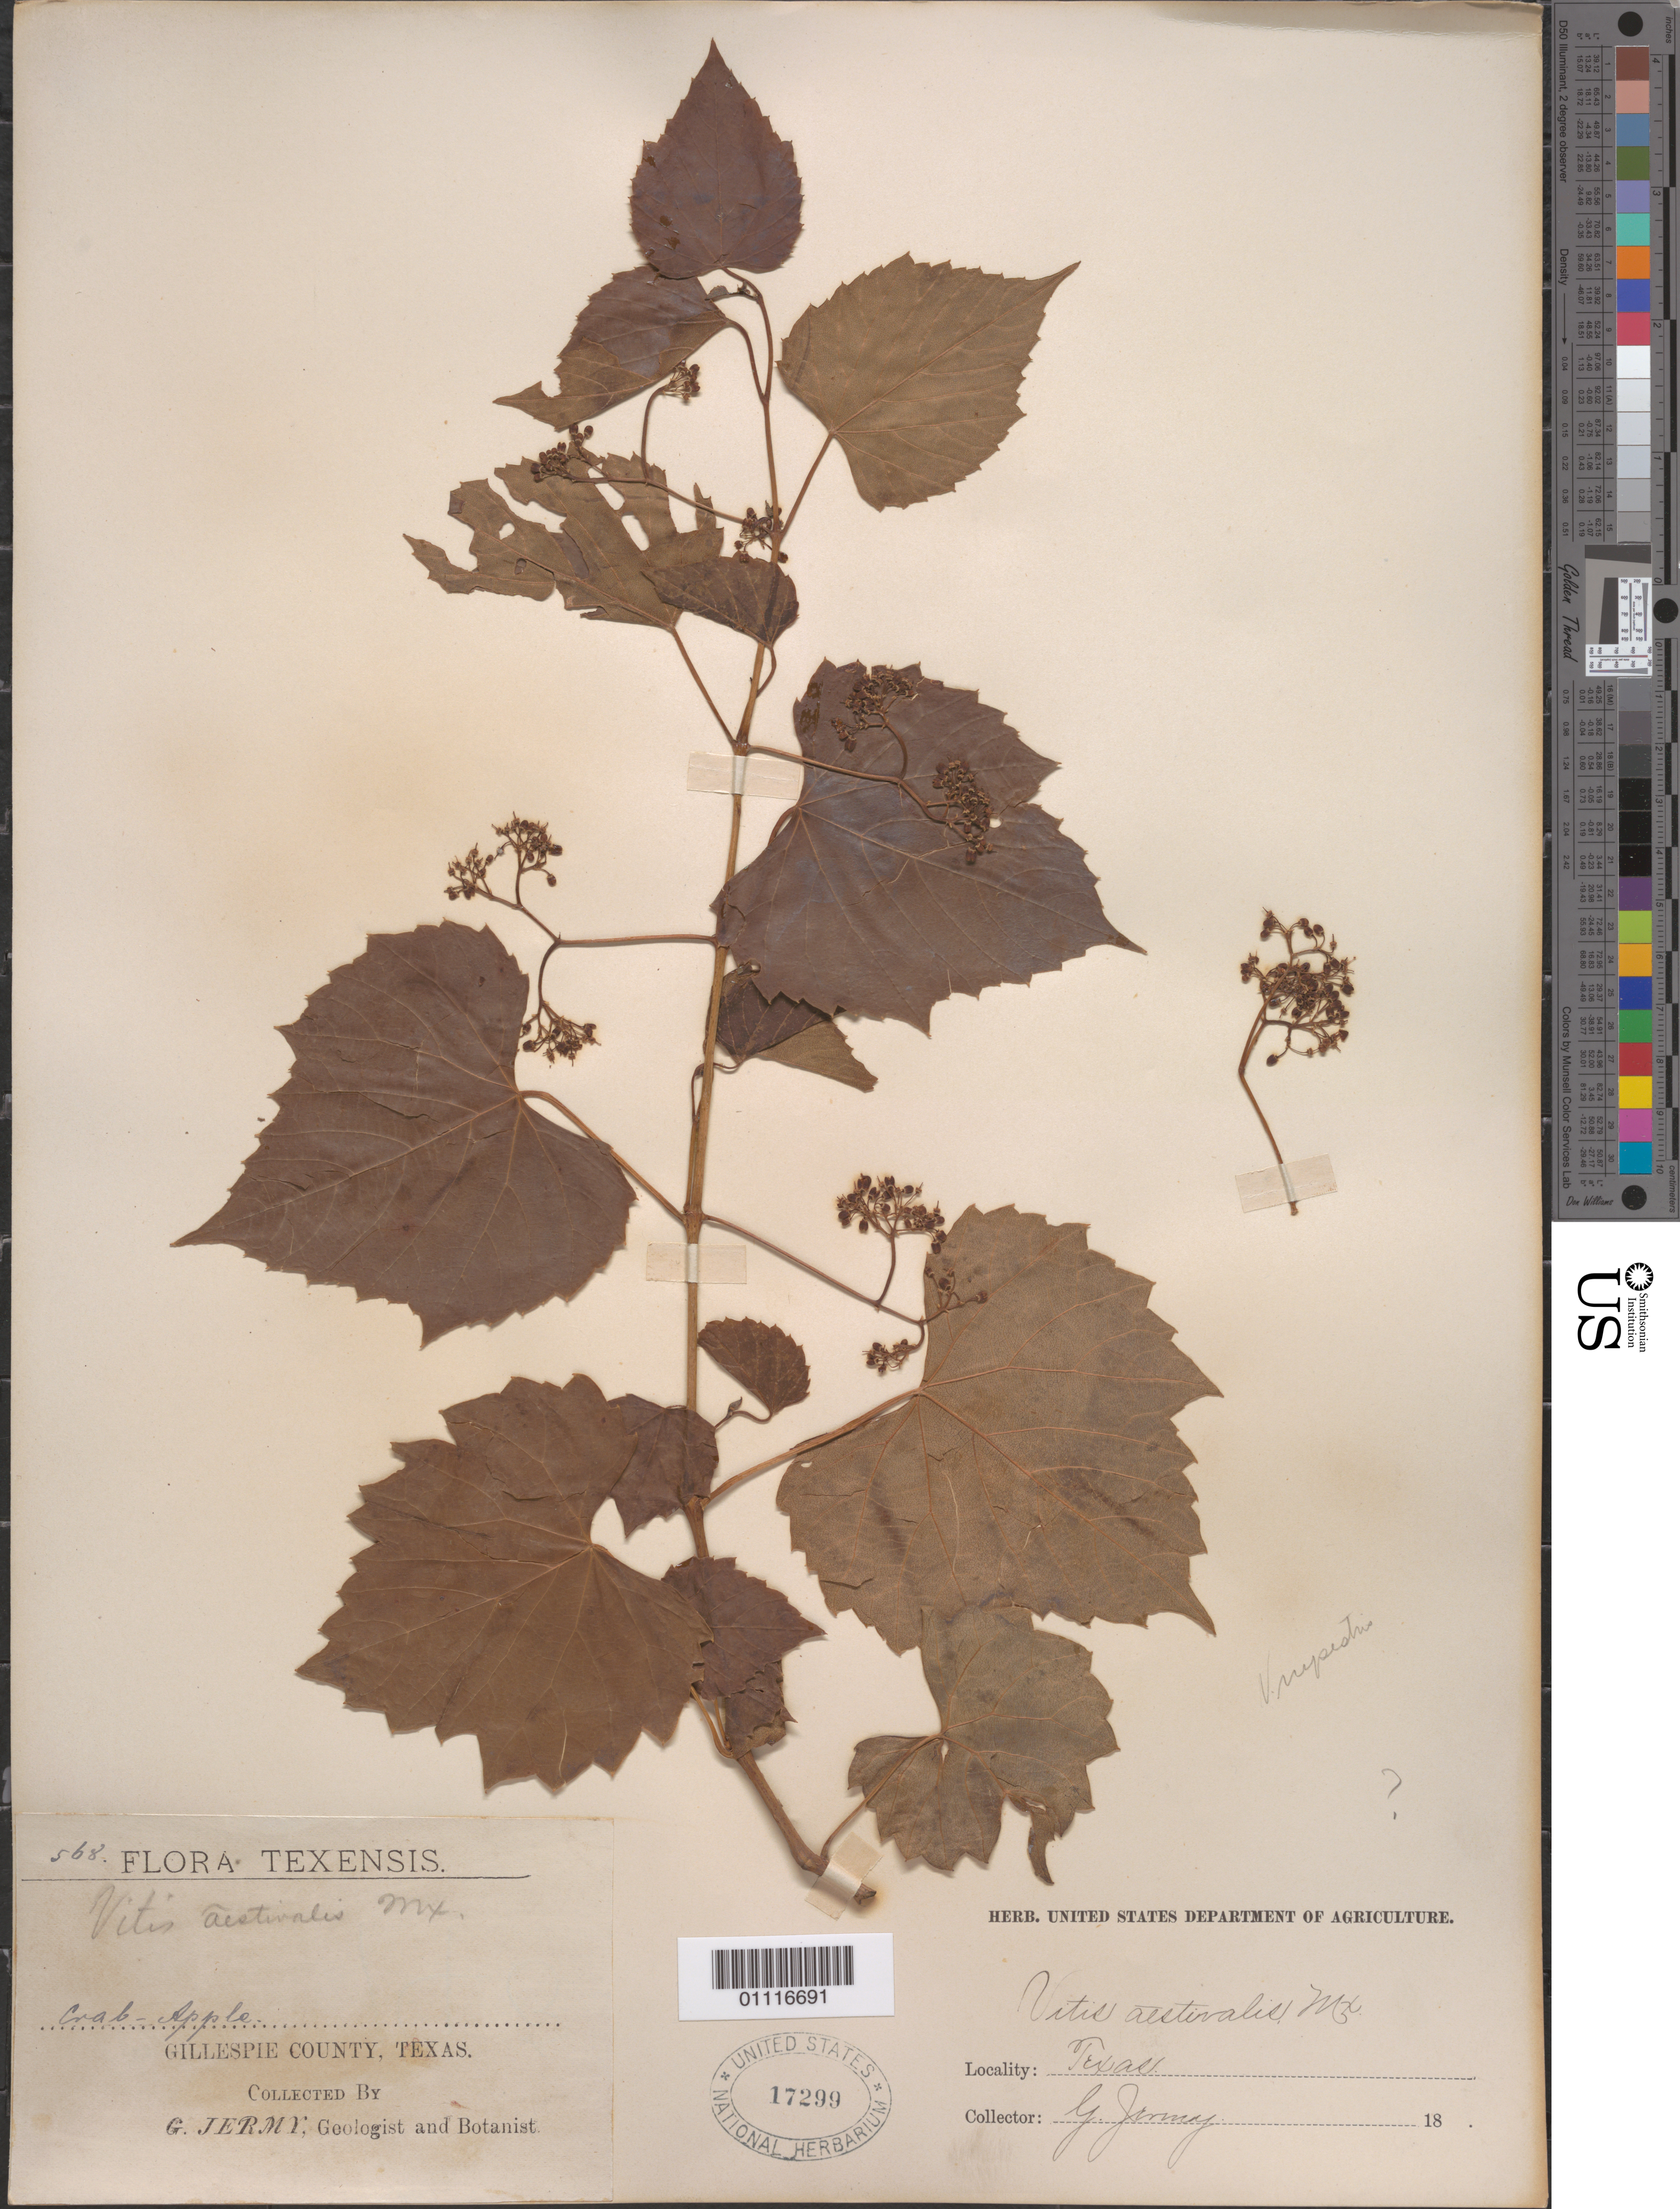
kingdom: Plantae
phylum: Tracheophyta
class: Magnoliopsida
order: Vitales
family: Vitaceae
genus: Vitis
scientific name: Vitis aestivalis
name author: Michx.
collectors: G. Jermy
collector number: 568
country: United States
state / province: Texas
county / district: Gillespie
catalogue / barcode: US 17299